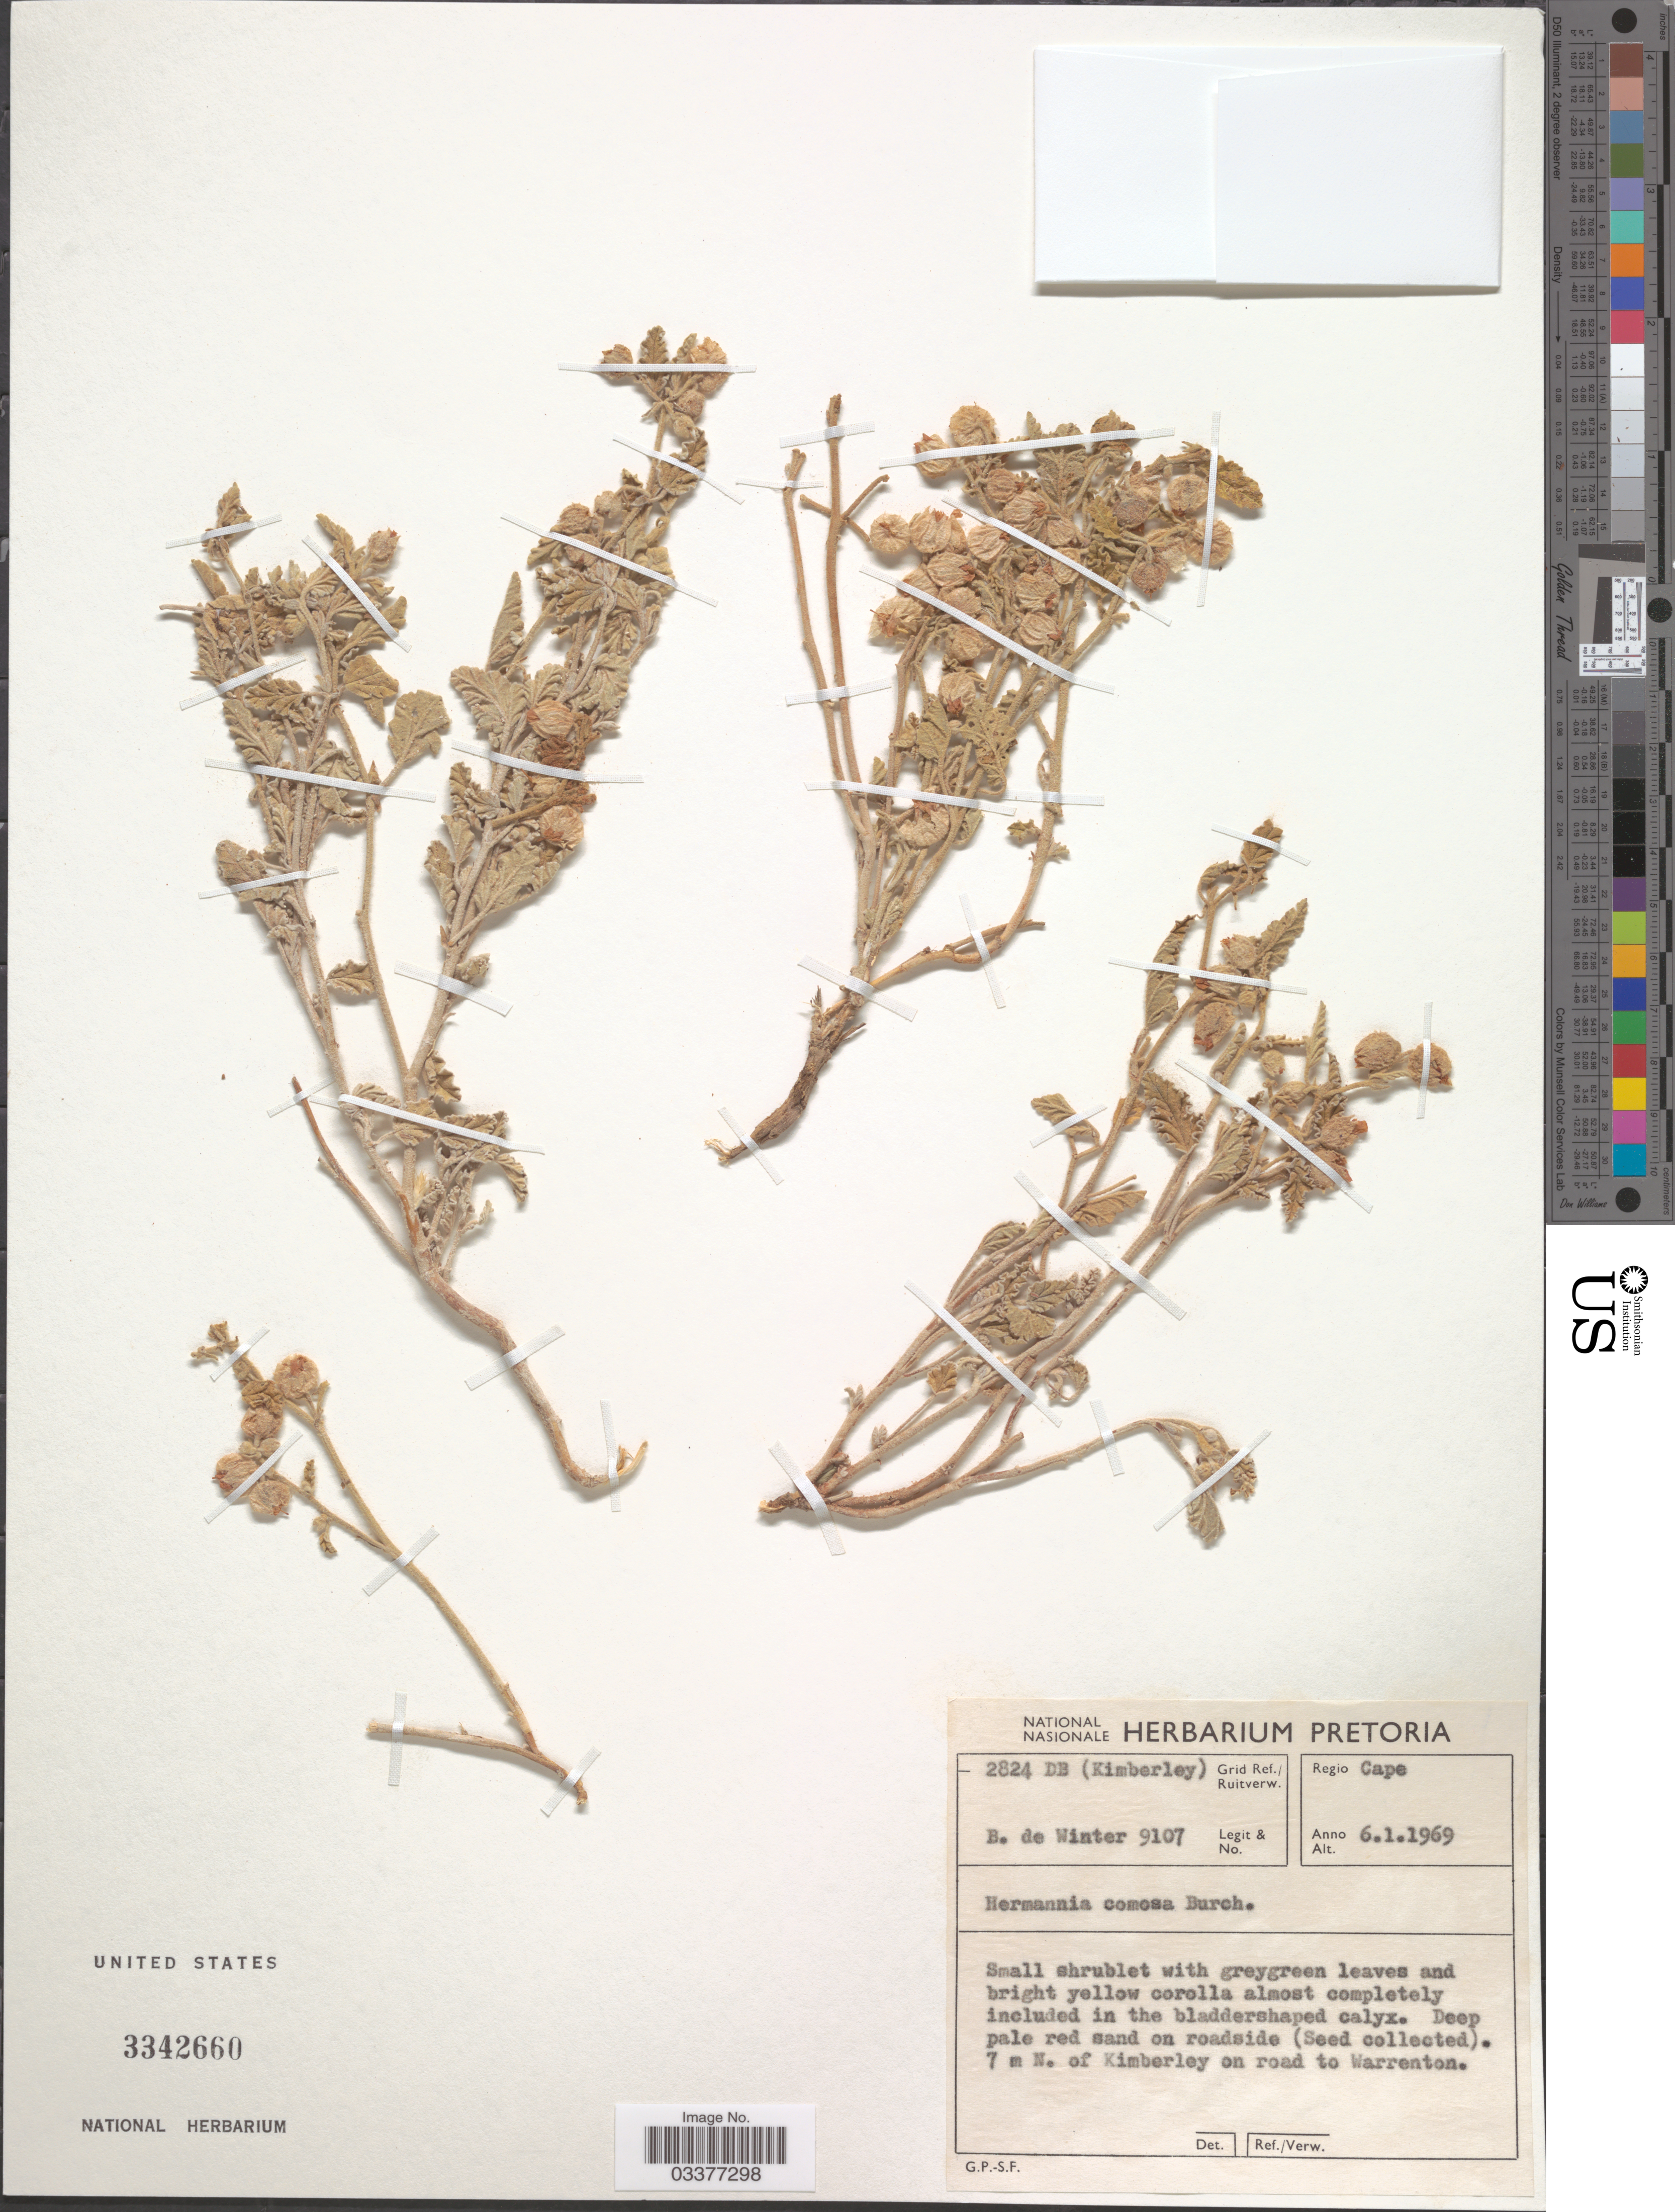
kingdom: Plantae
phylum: Tracheophyta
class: Magnoliopsida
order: Malvales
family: Malvaceae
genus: Hermannia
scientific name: Hermannia comosa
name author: ex DC.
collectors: B. de Winter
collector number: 9107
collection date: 1969-01-06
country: South Africa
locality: Grid Ref./ Ruitverw. 2824 DB (Kimberley). Regio Cape. 7 m N. of Kimberley on road to Warrenton.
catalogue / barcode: US 3342660